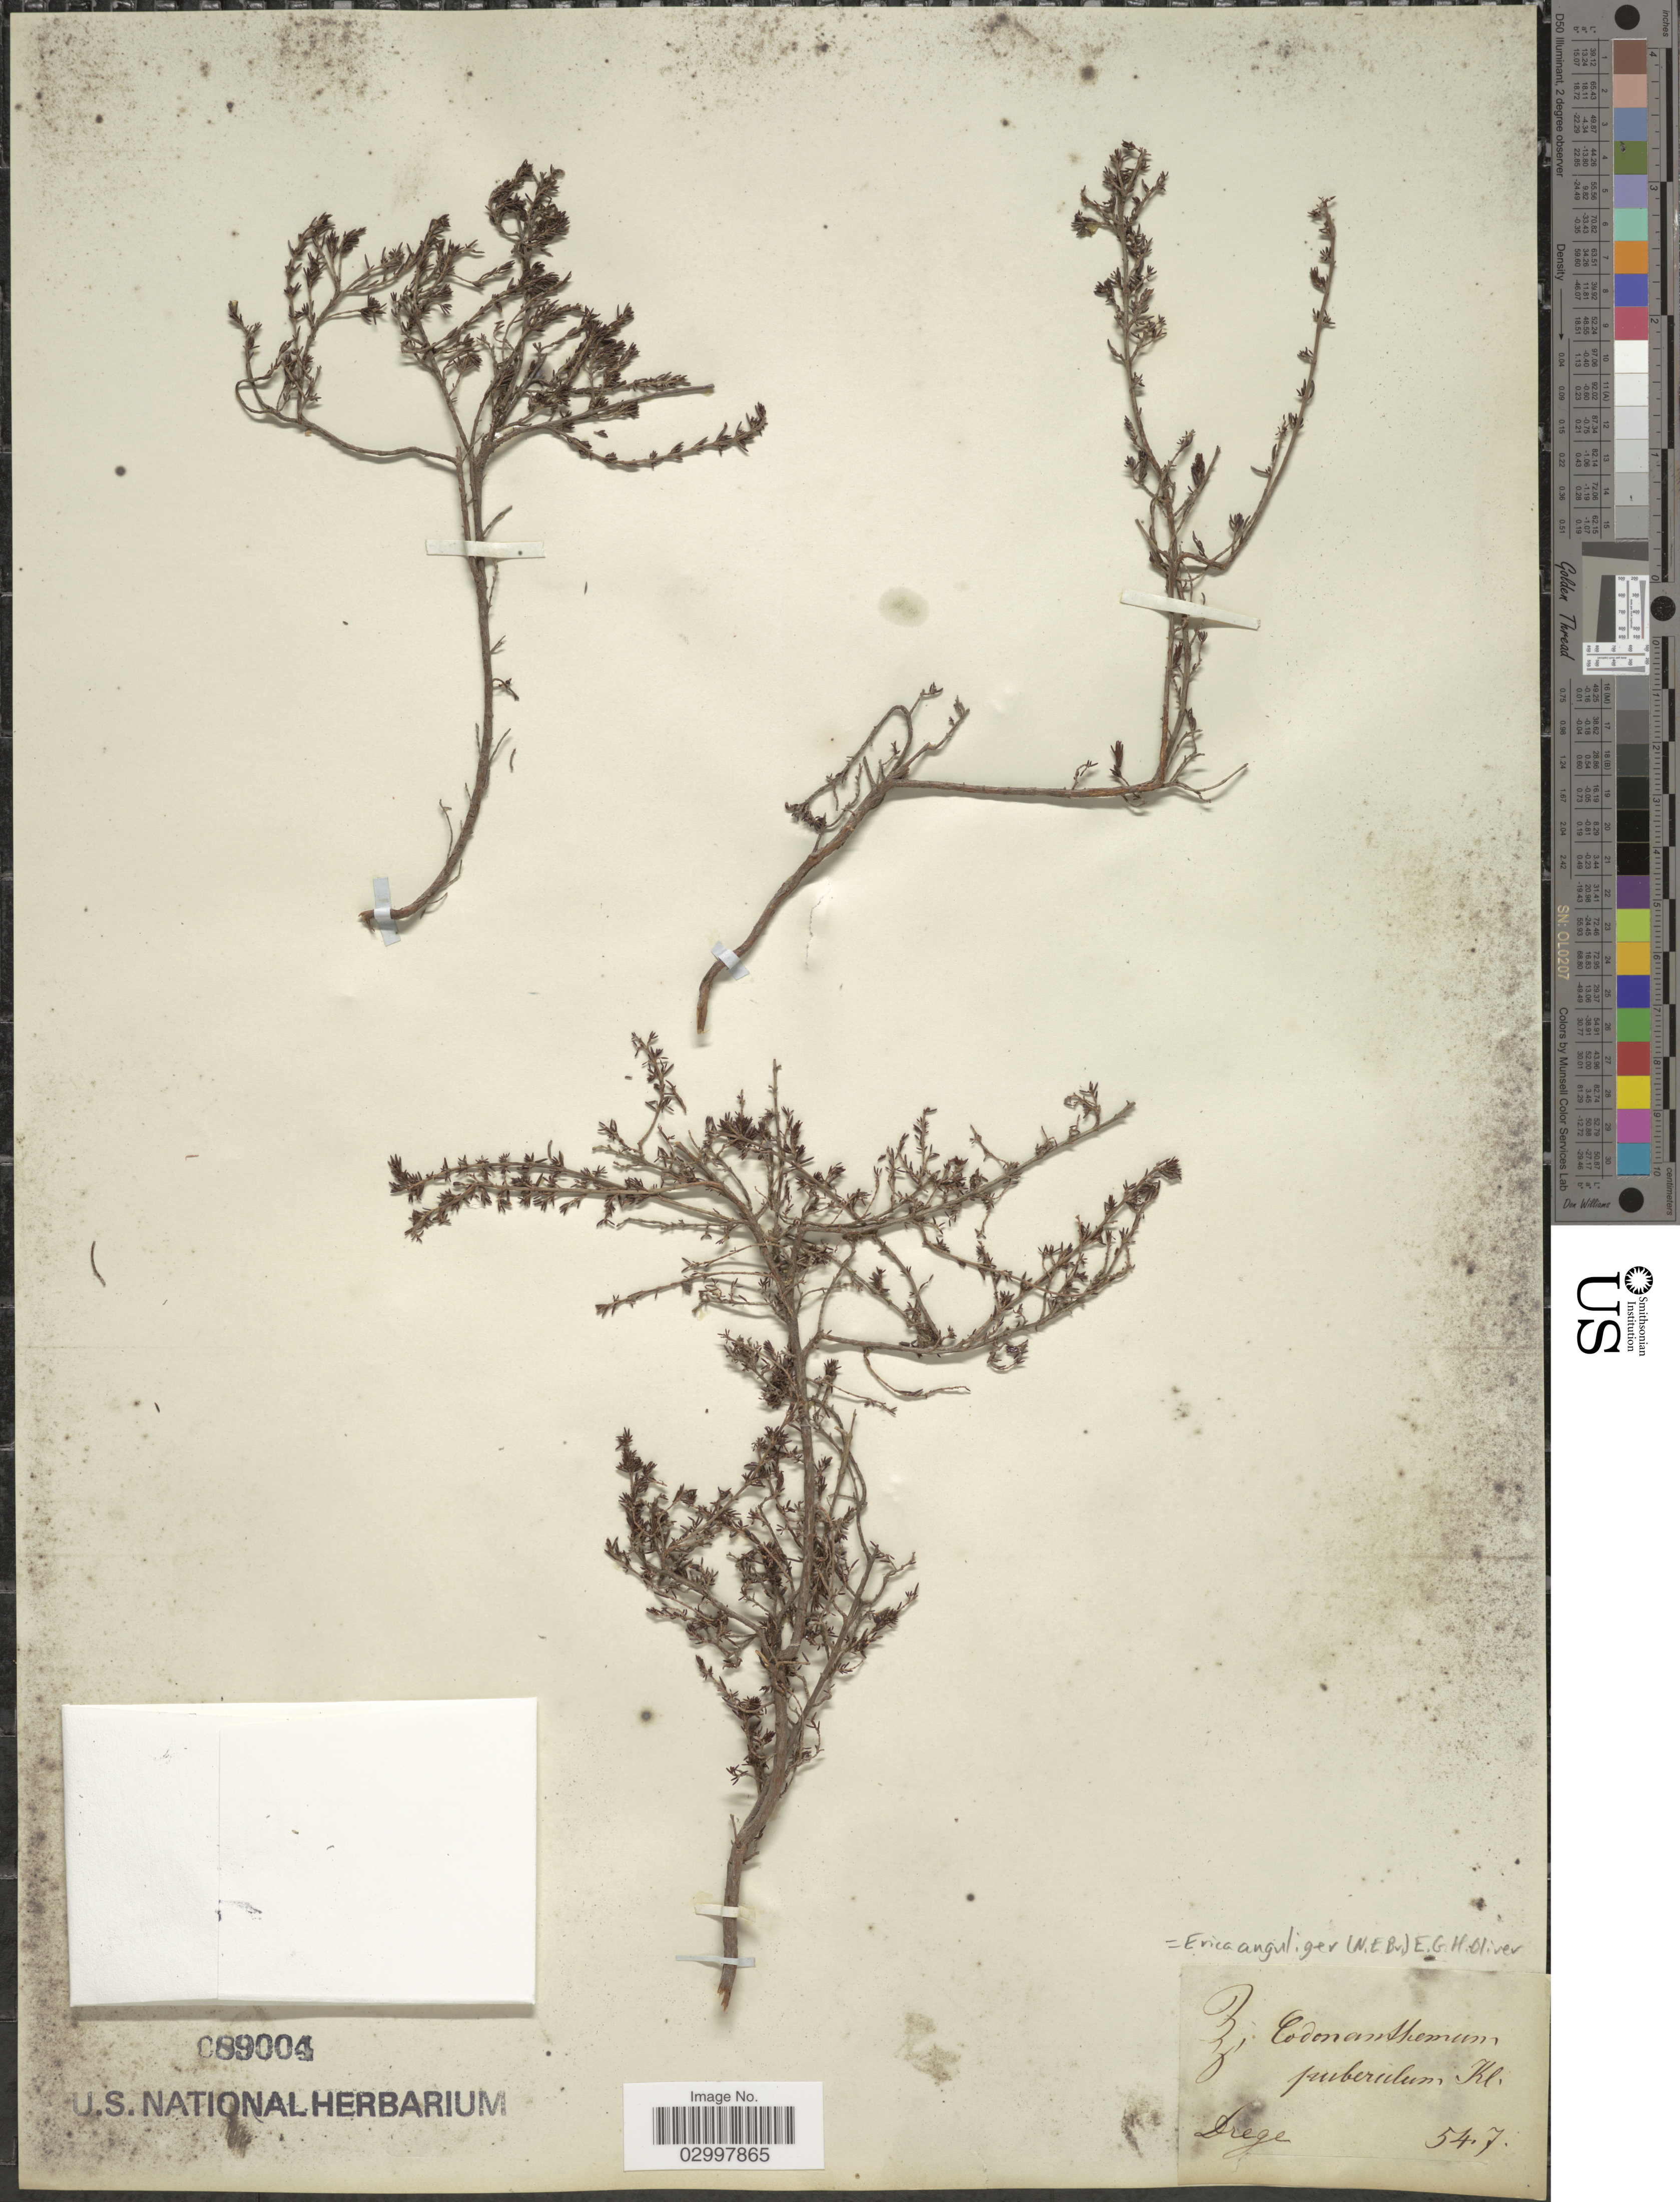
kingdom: Plantae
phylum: Tracheophyta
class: Magnoliopsida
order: Ericales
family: Ericaceae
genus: Erica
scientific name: Erica anguliger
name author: (N.E. Br.) E.G.H. Oliv.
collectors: Drege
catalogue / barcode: US 89004